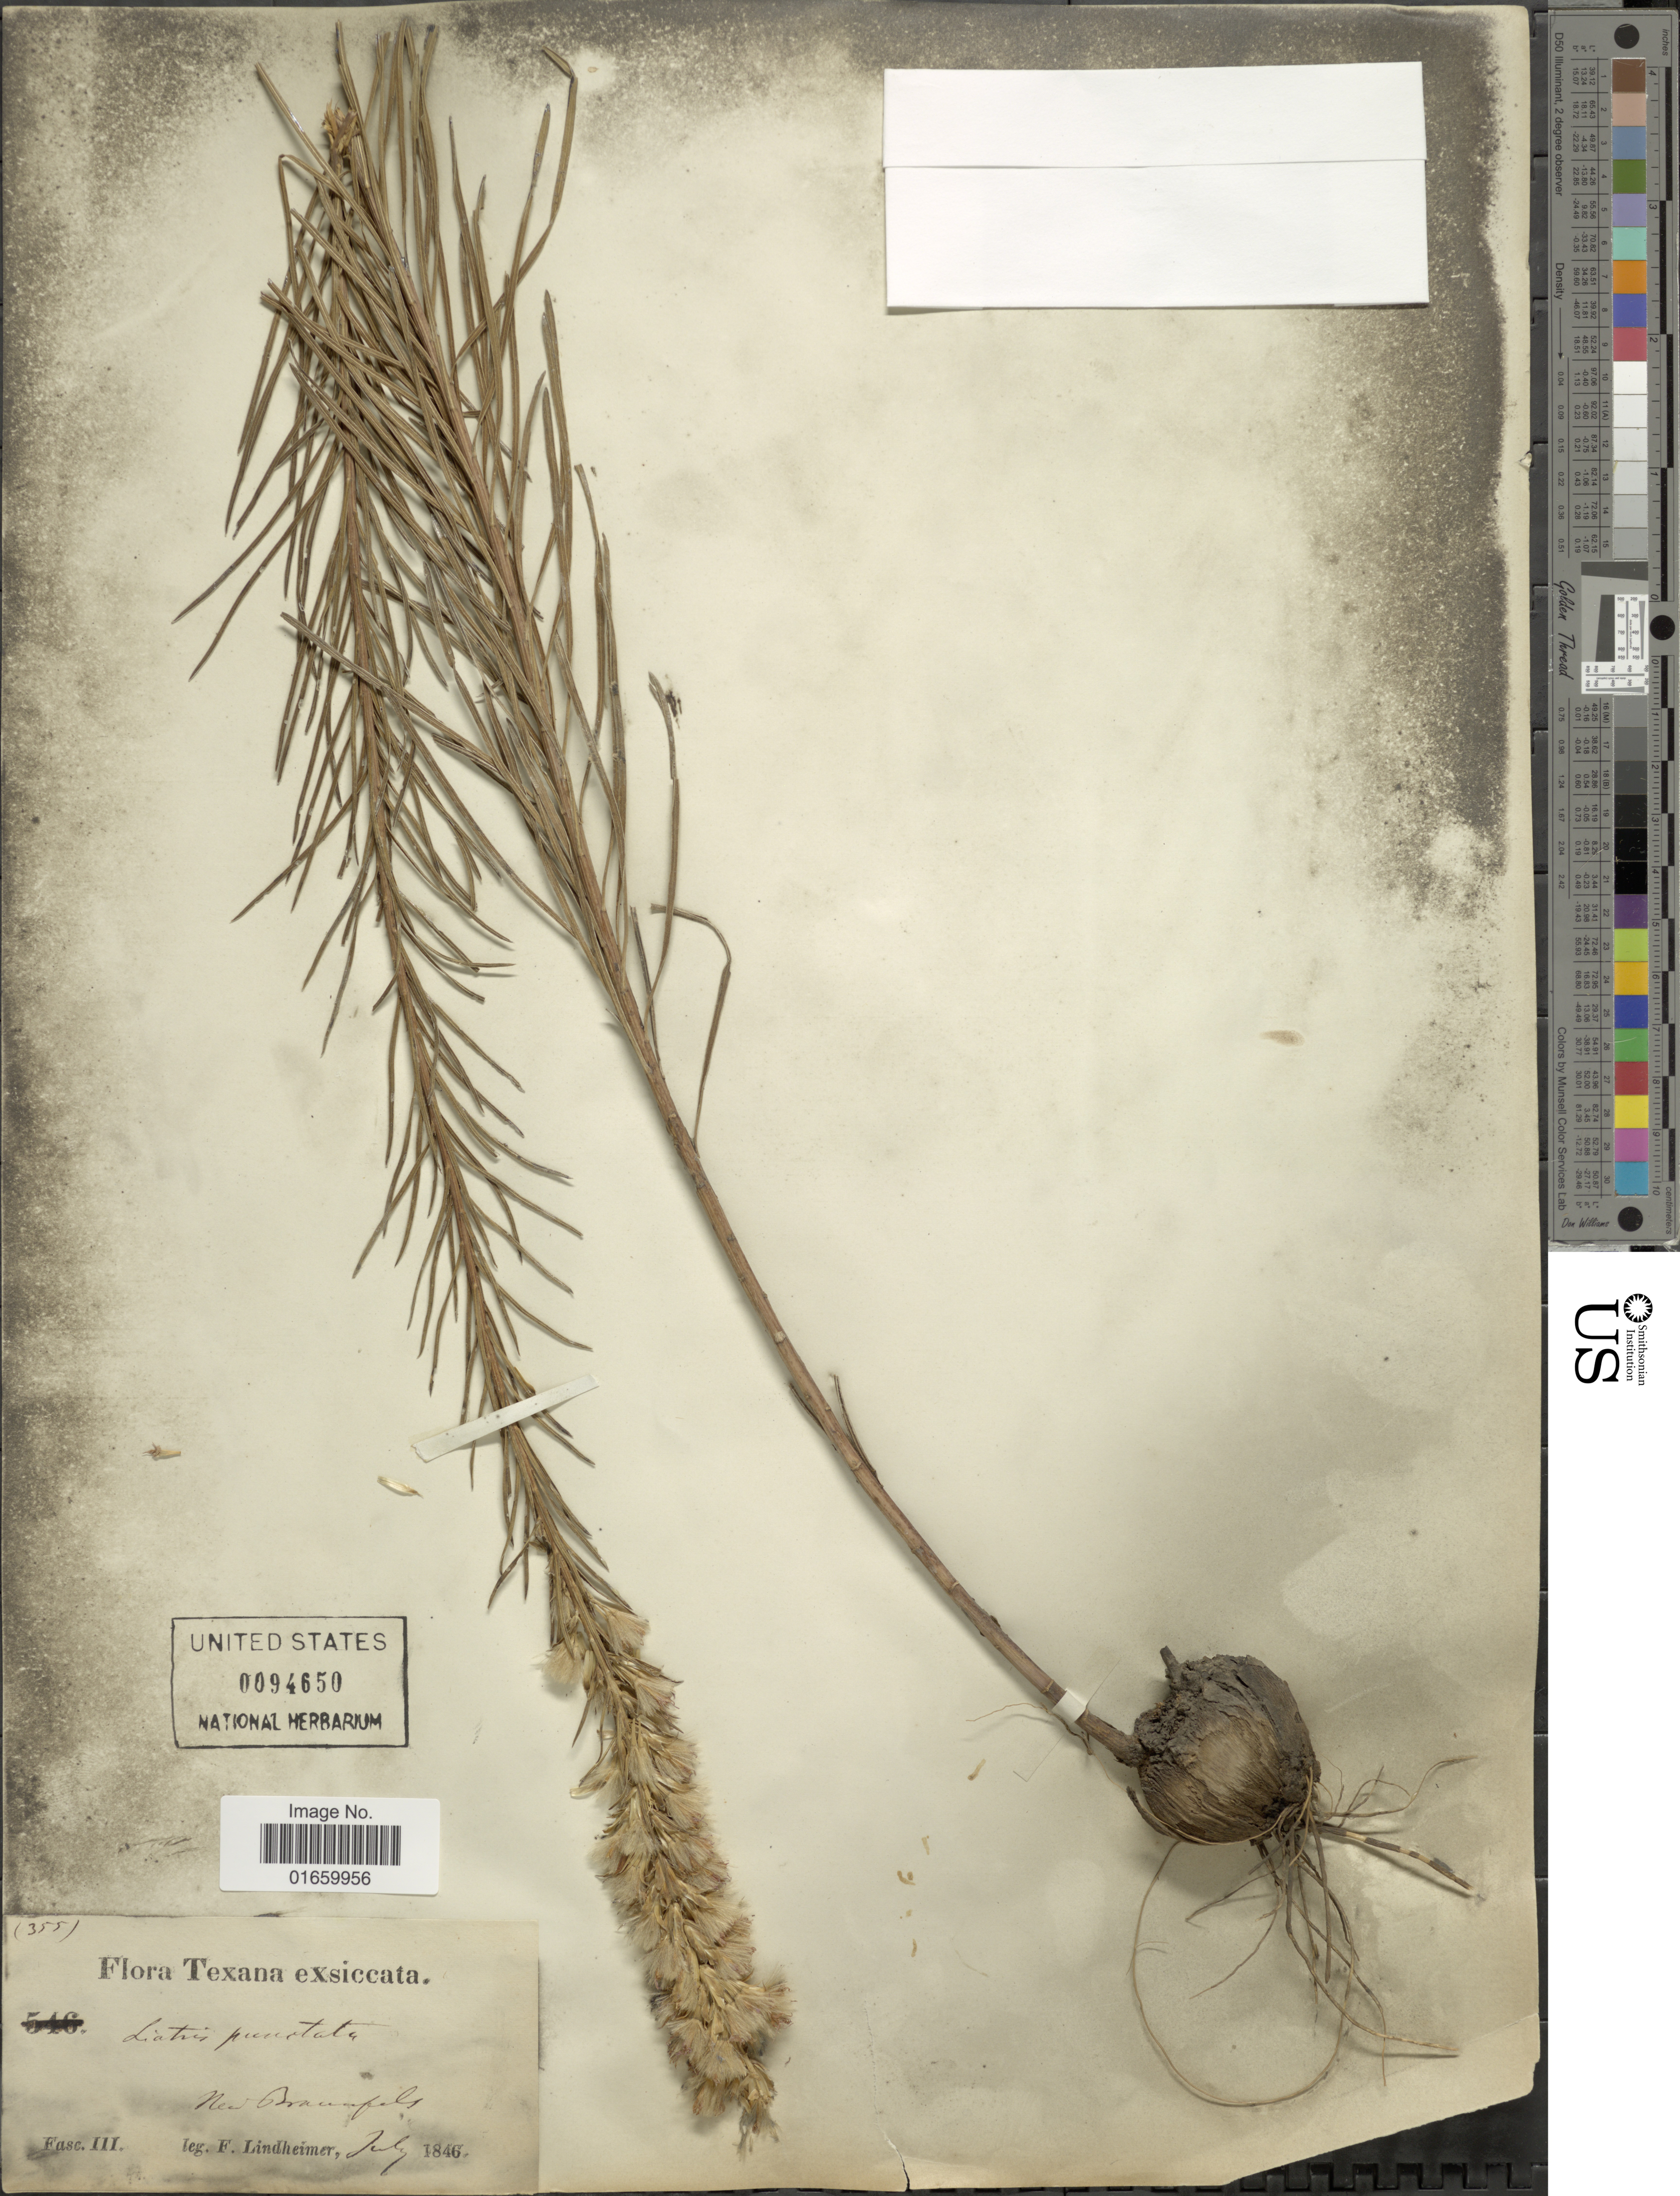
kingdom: Plantae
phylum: Tracheophyta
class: Magnoliopsida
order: Asterales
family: Asteraceae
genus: Liatris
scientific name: Liatris sp.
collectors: F. Lindheimer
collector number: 355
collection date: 1846-07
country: United States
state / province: Texas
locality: Texana, New Braunfels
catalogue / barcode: US 94650